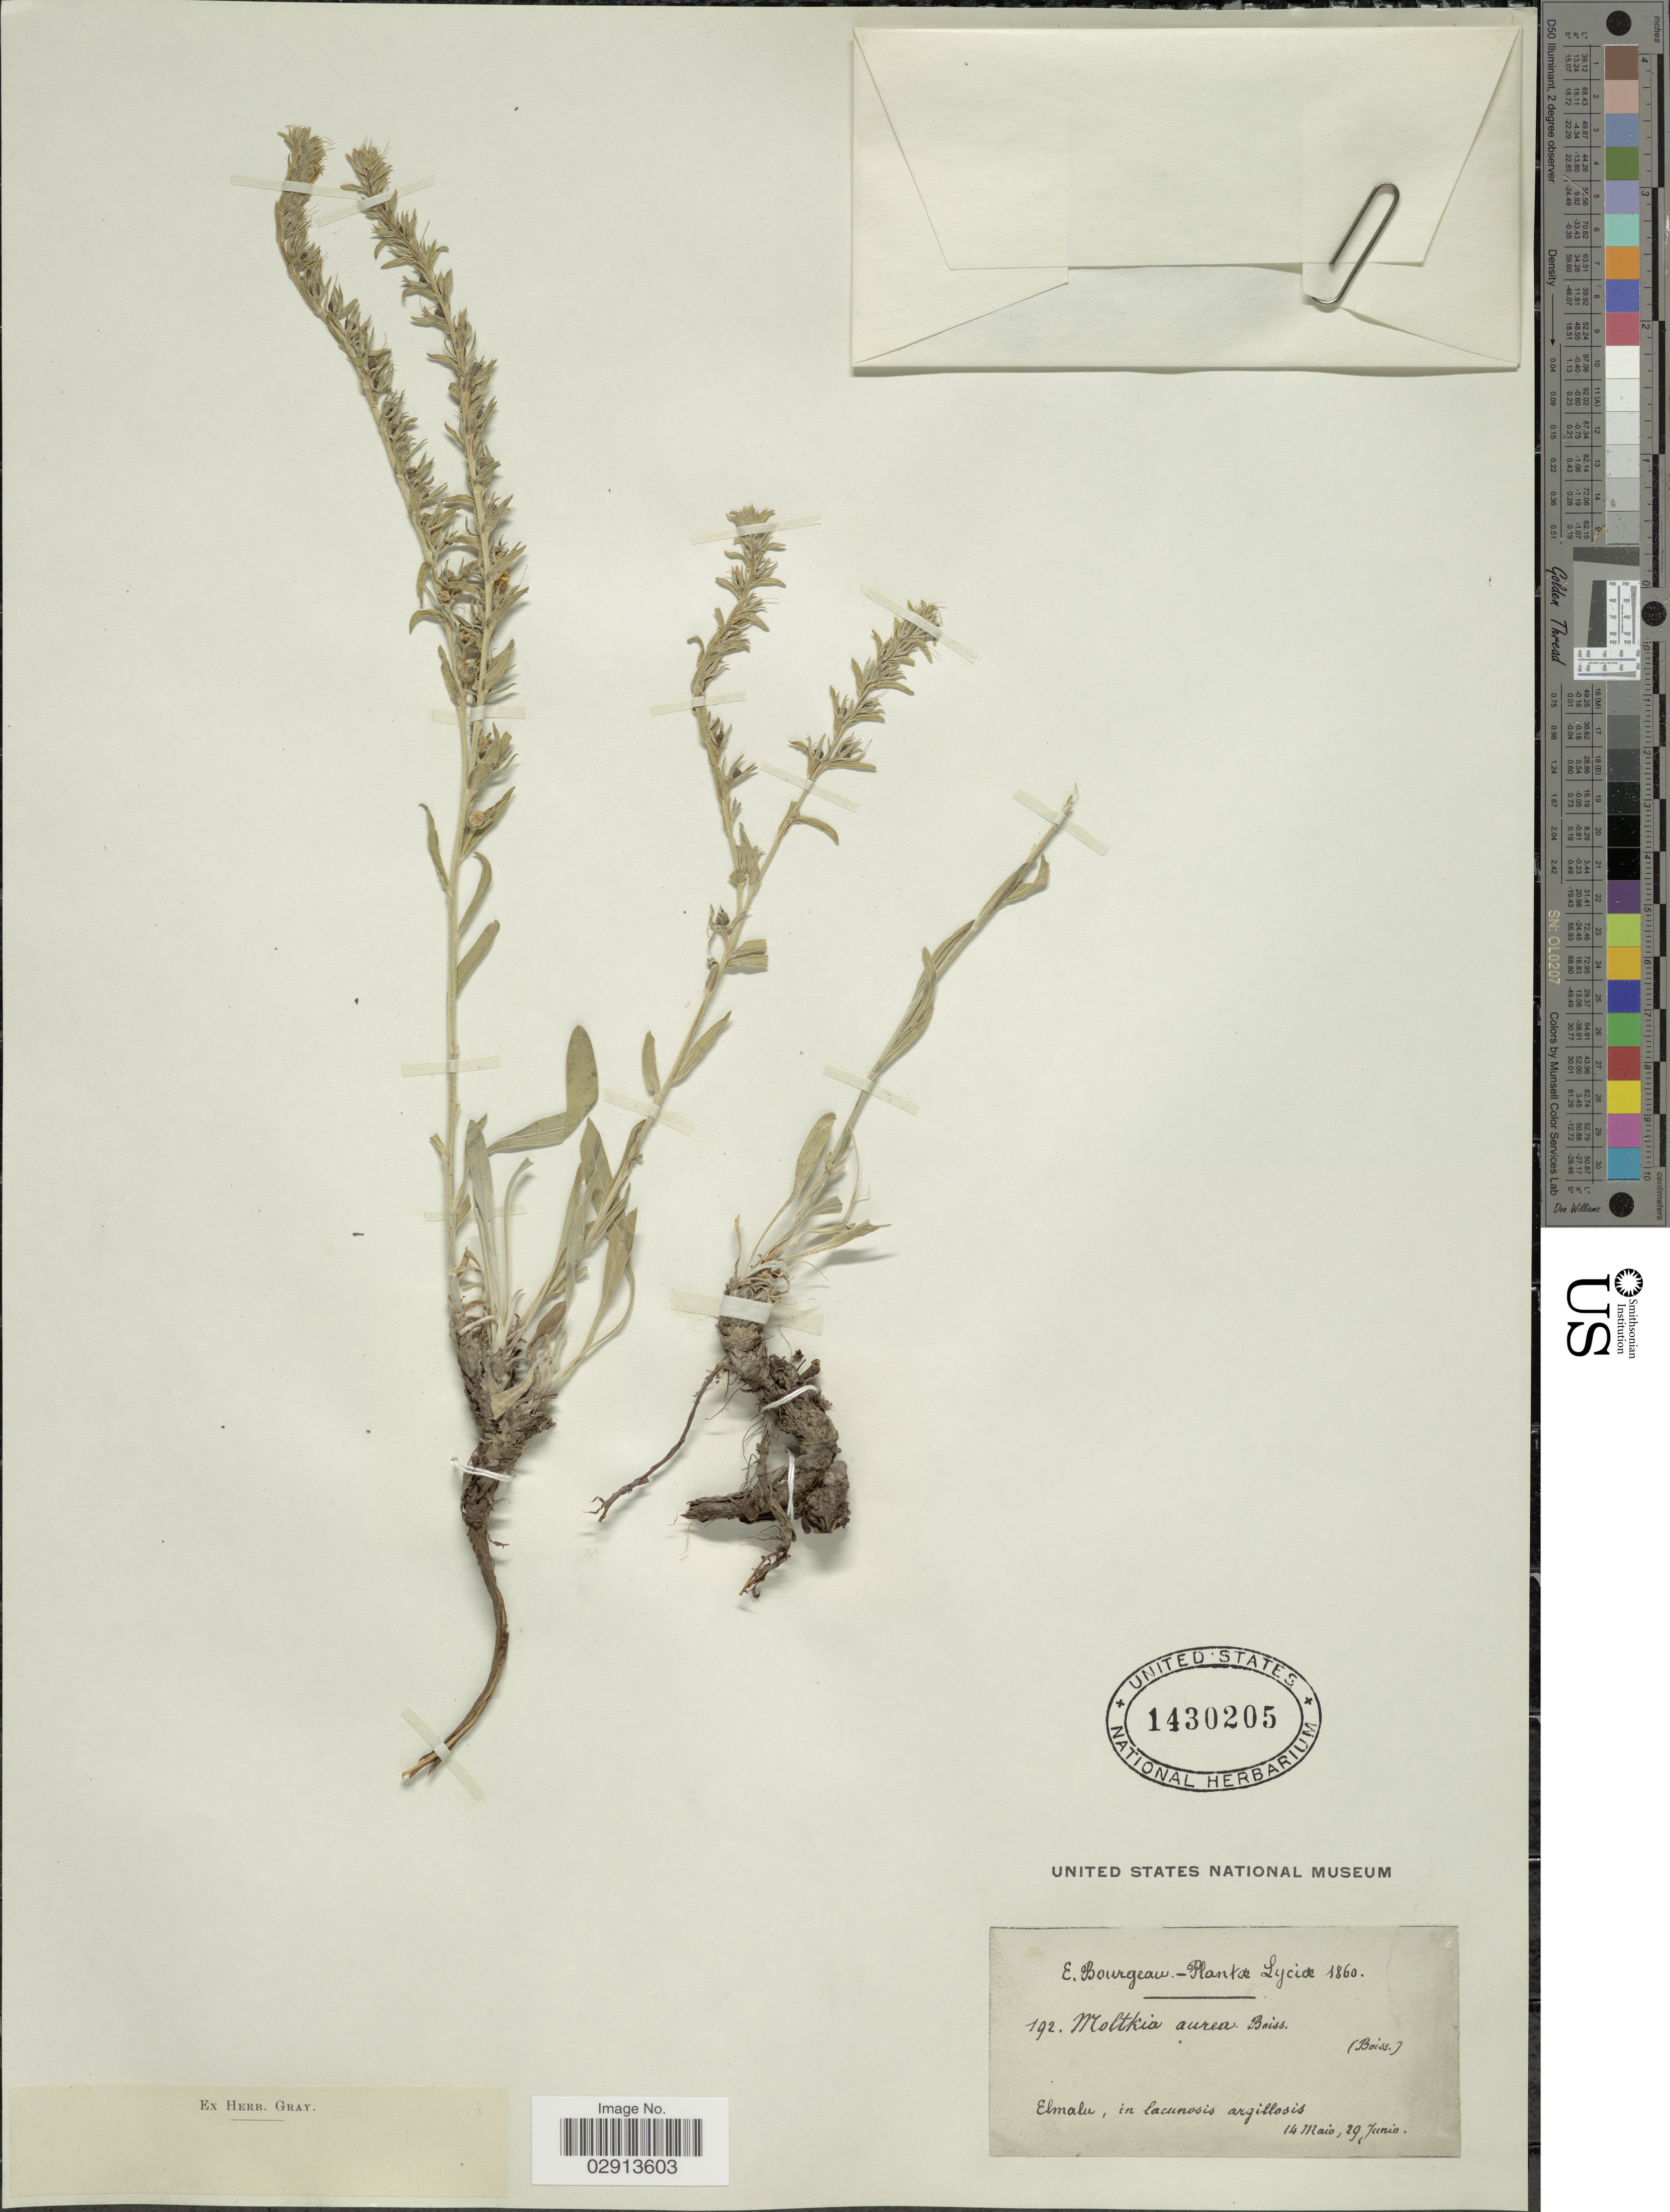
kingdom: Plantae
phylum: Tracheophyta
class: Magnoliopsida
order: Boraginales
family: Boraginaceae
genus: Moltkia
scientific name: Moltkia aurea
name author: Boiss.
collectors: E. Bourgeau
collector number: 192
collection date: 1860-05-14/1860-06-29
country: Turkey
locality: Lycia. Elmalu, in lacunosis argillosis.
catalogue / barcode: US 1430205